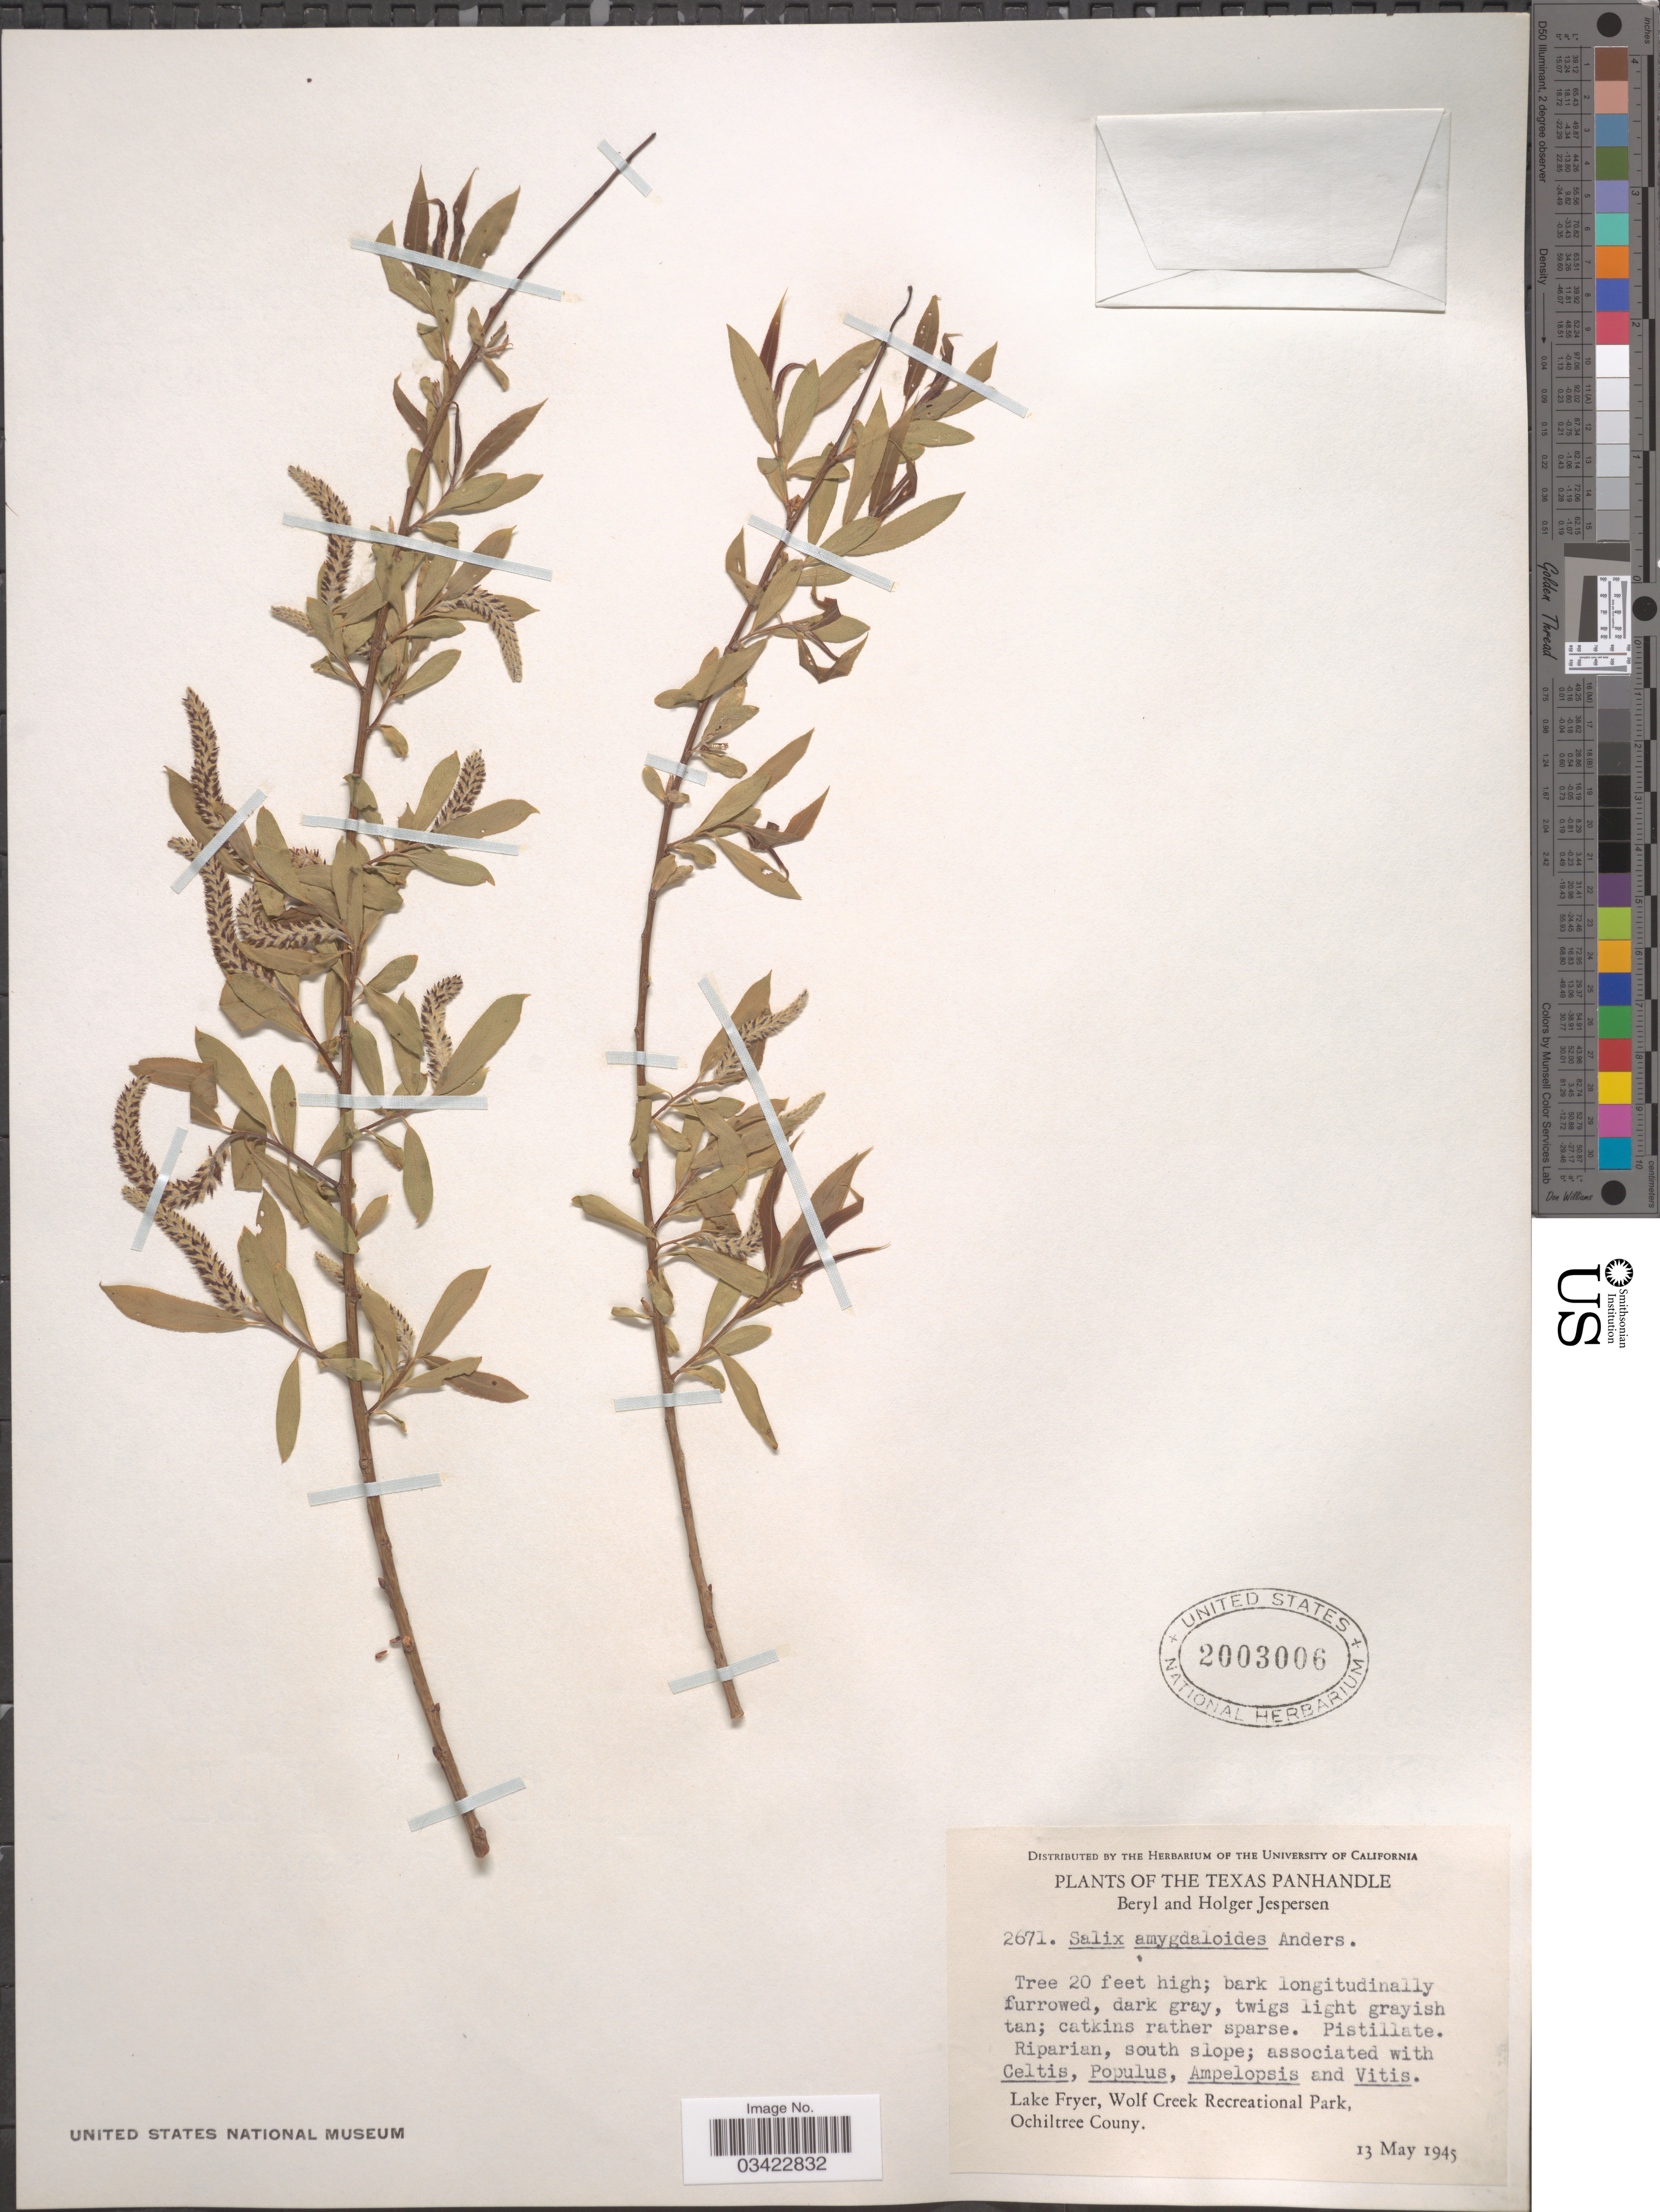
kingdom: Plantae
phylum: Tracheophyta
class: Magnoliopsida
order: Malpighiales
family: Salicaceae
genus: Salix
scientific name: Salix amygdaloides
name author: Andersson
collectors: B. Jespersen & H. Jespersen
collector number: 2671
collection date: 1945-05-13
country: United States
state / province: Texas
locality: The Texas Panhandle. Lake Fryer, Wolf Creek Recreational Park, Ochiltree County.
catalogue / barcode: US 2003006